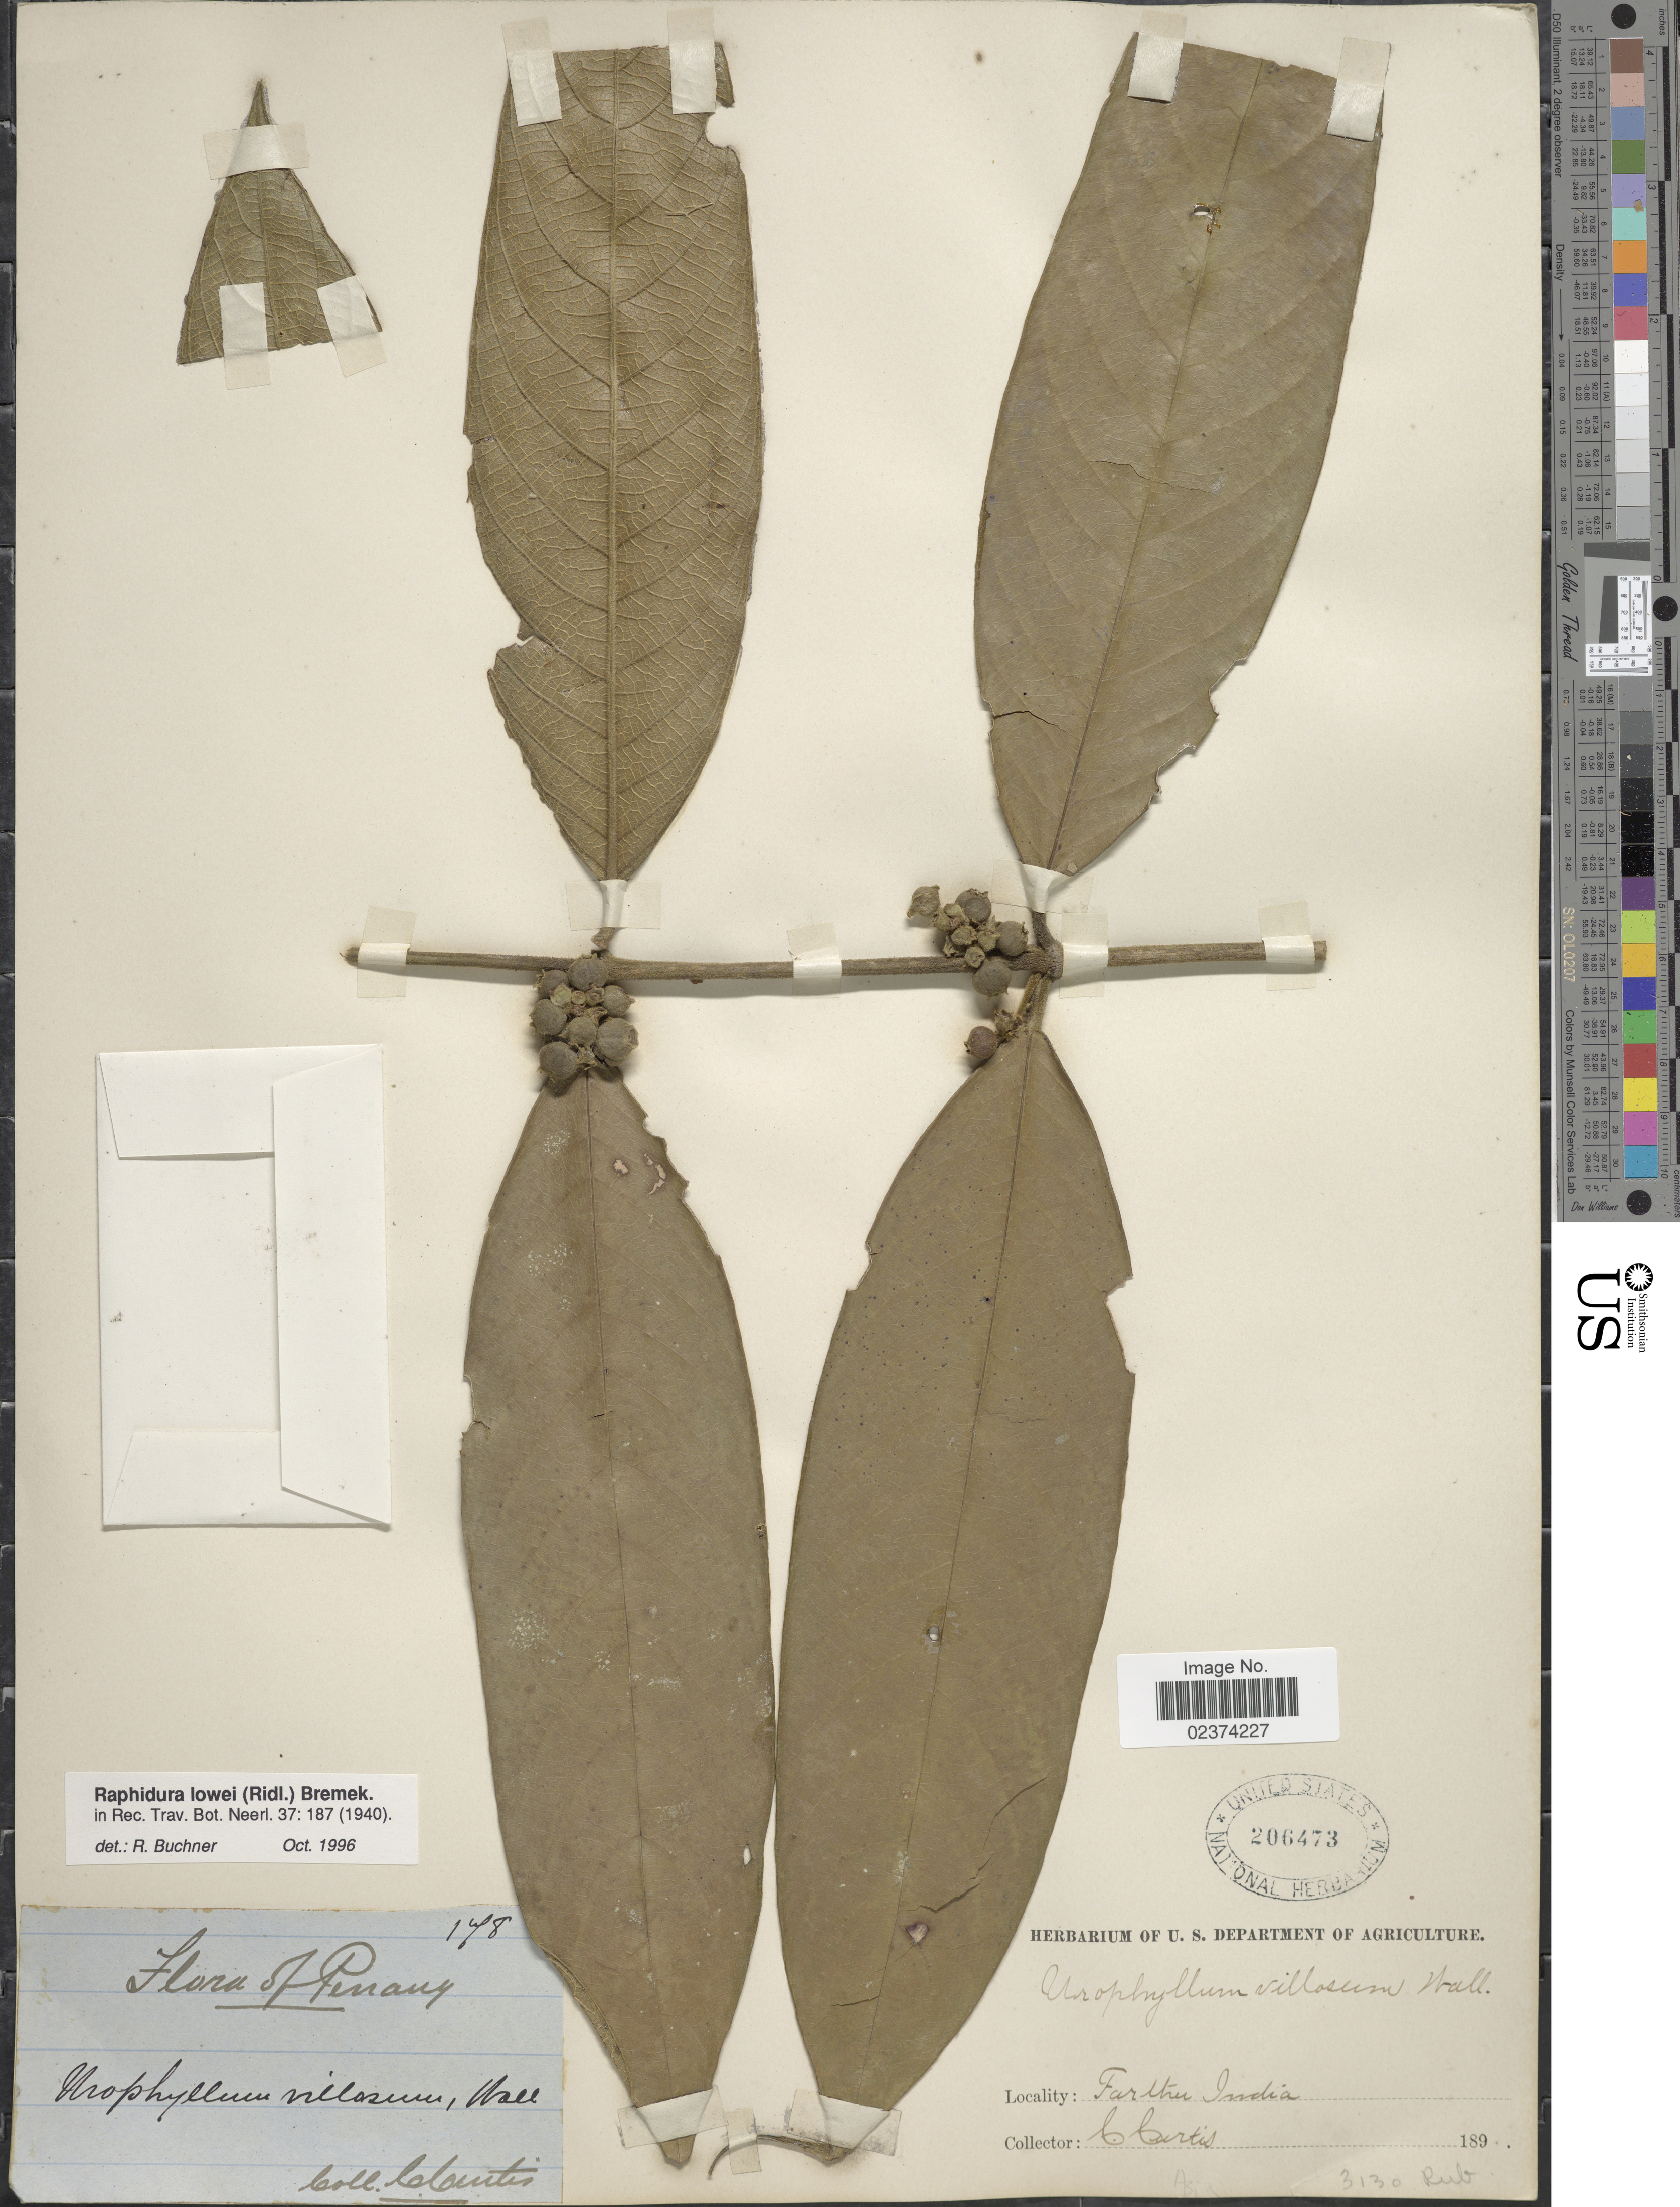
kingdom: Plantae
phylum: Tracheophyta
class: Magnoliopsida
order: Gentianales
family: Rubiaceae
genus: Rhaphidura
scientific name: Rhaphidura lowii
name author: (Ridl.) Bremek.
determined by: Buchner, R.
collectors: C. Curtis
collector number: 178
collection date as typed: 189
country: Malaysia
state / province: Pinang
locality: Penang [interpreted] Farther India [interpreted]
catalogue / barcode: US 206473